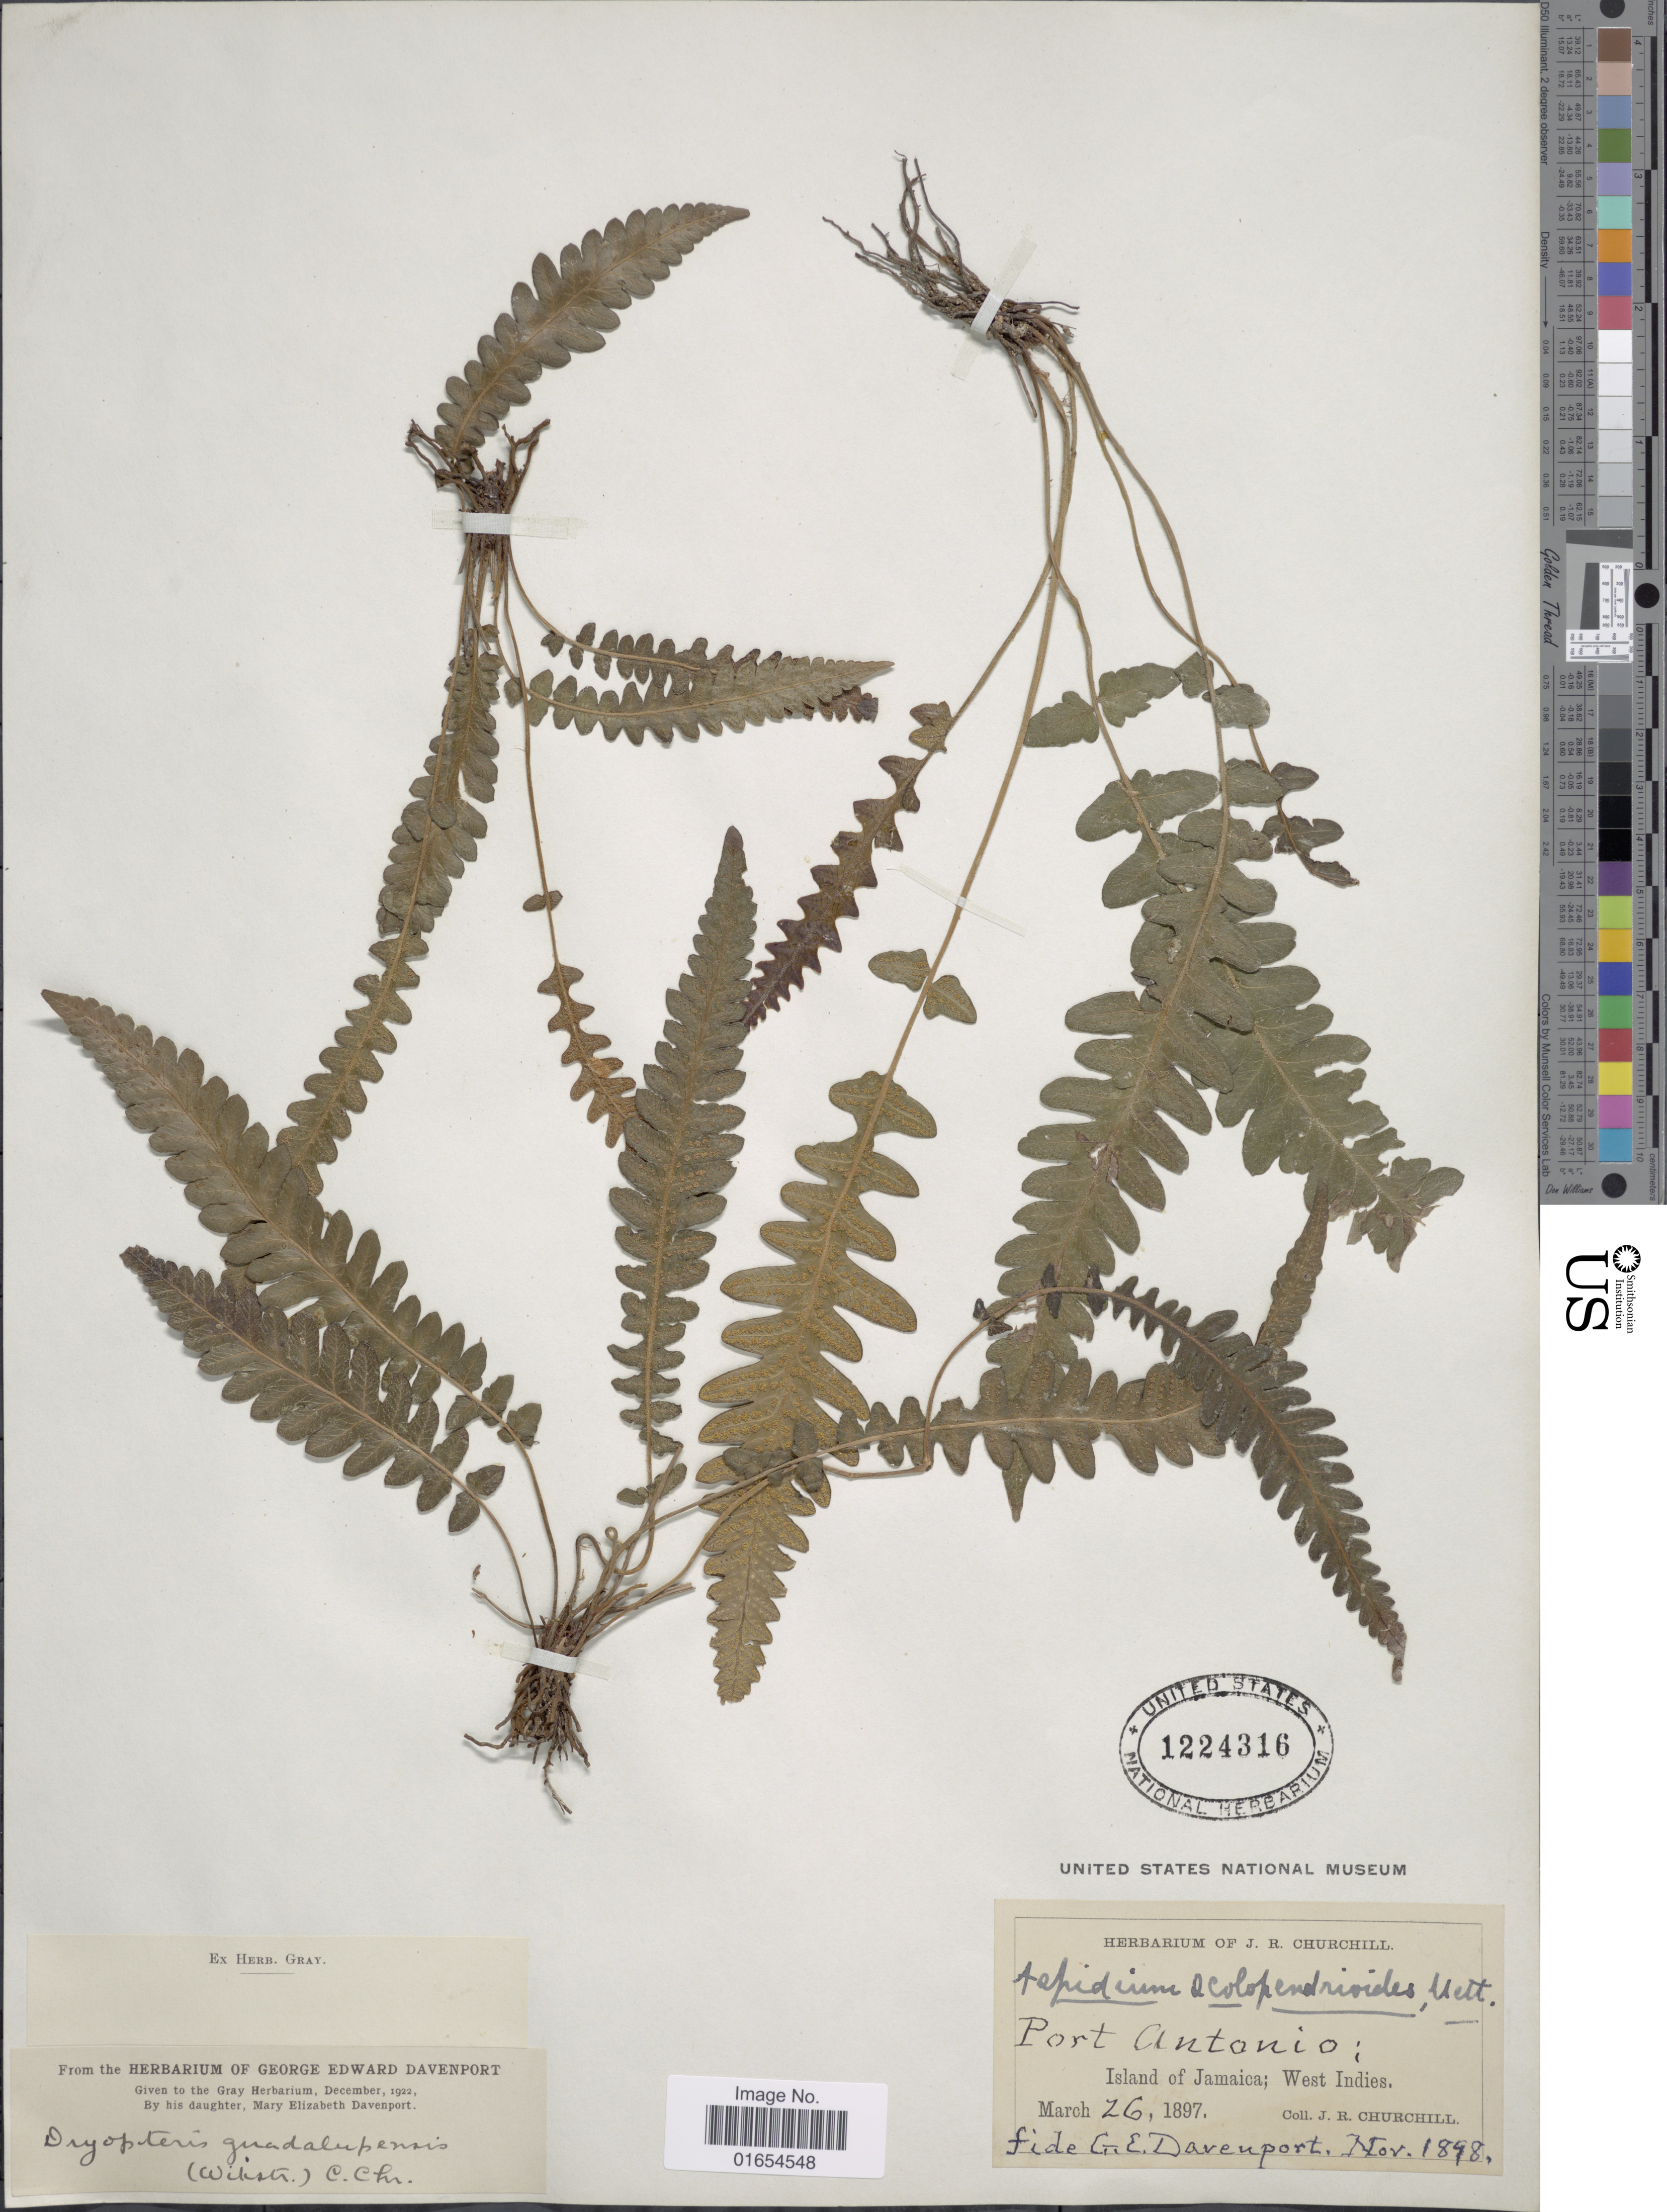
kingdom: Plantae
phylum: Tracheophyta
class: Polypodiopsida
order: Polypodiales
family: Thelypteridaceae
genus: Goniopteris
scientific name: Goniopteris guadelupensis (Wikstr.) comb. nov., ined 2015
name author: (Wikstr.)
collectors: J. Churchill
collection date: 1897-03-26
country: Jamaica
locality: Port Antonio, Island of Jamaica; West Indies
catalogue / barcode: US 1224316